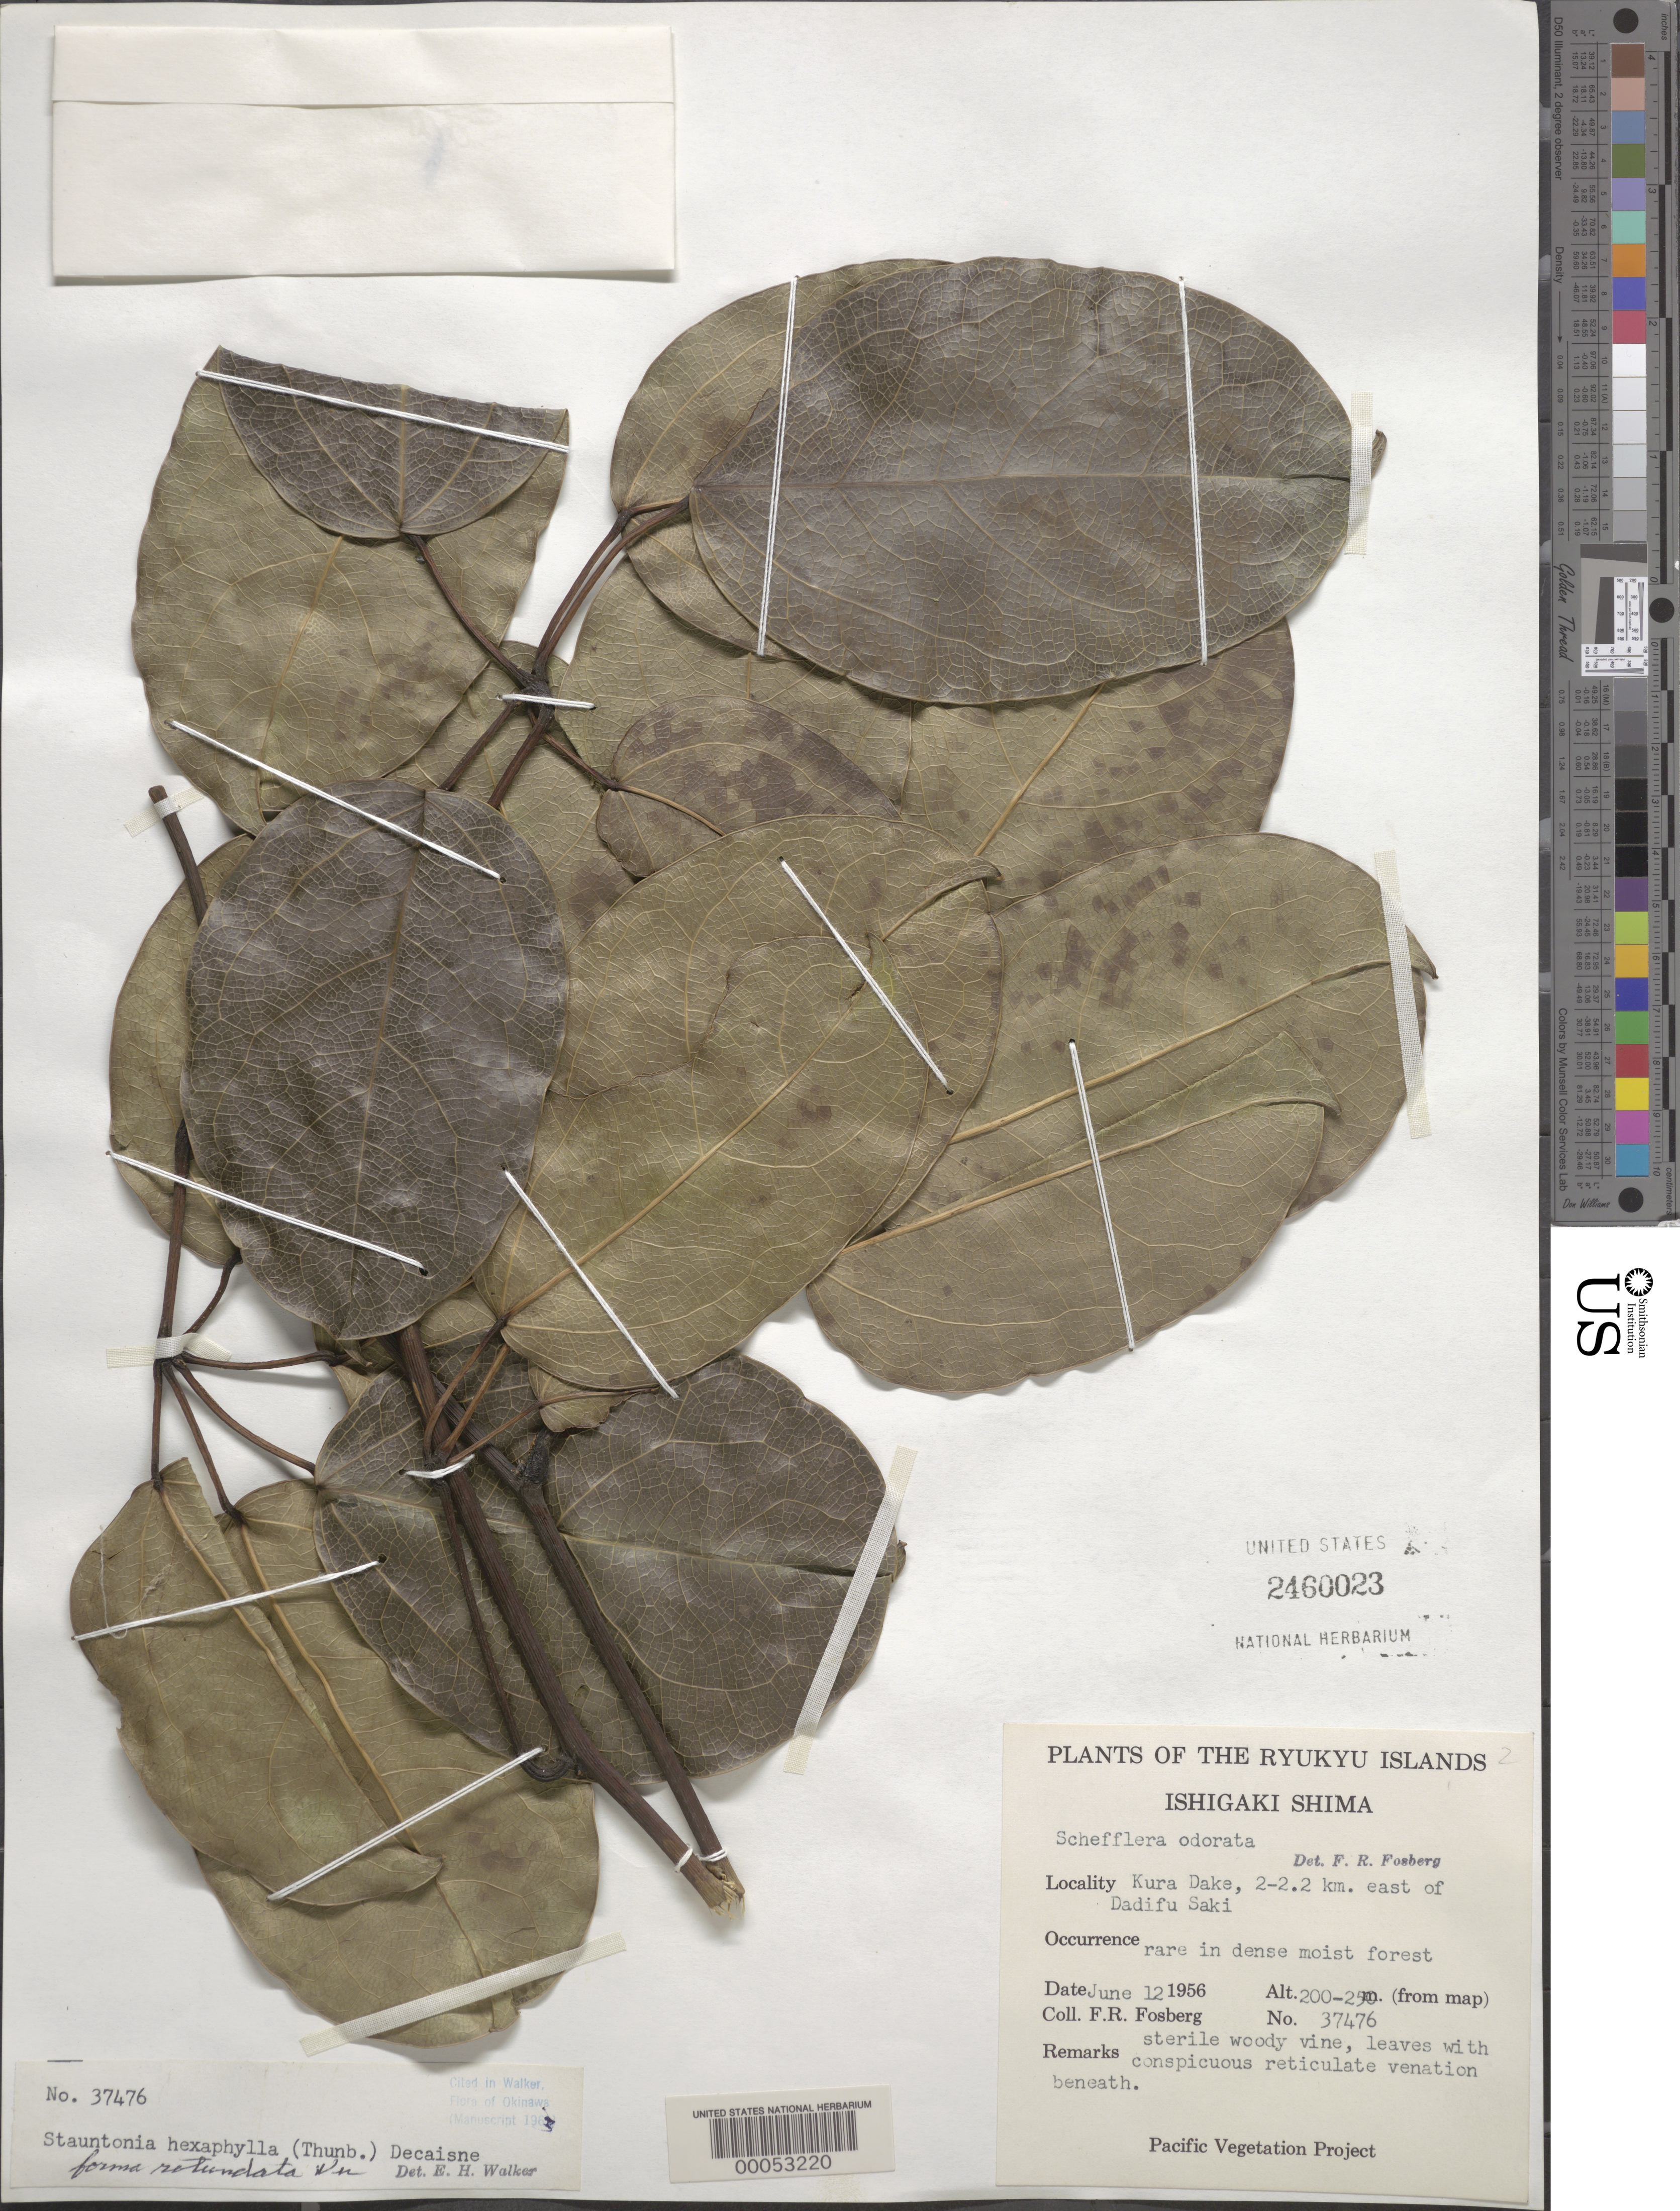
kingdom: Plantae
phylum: Tracheophyta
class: Magnoliopsida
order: Ranunculales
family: Lardizabalaceae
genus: Stauntonia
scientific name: Stauntonia hexaphylla f. rotundata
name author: Y.C. Wu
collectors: F. R. Fosberg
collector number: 37476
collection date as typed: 12 Jun 1956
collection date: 1956-06-12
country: Japan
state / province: Okinawa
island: Ishigaki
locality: Kura dake, 2-2.2 km east of dadifu saki [Sakishima Is.]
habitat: Rare in dense moist forest.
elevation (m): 200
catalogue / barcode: US 2460023